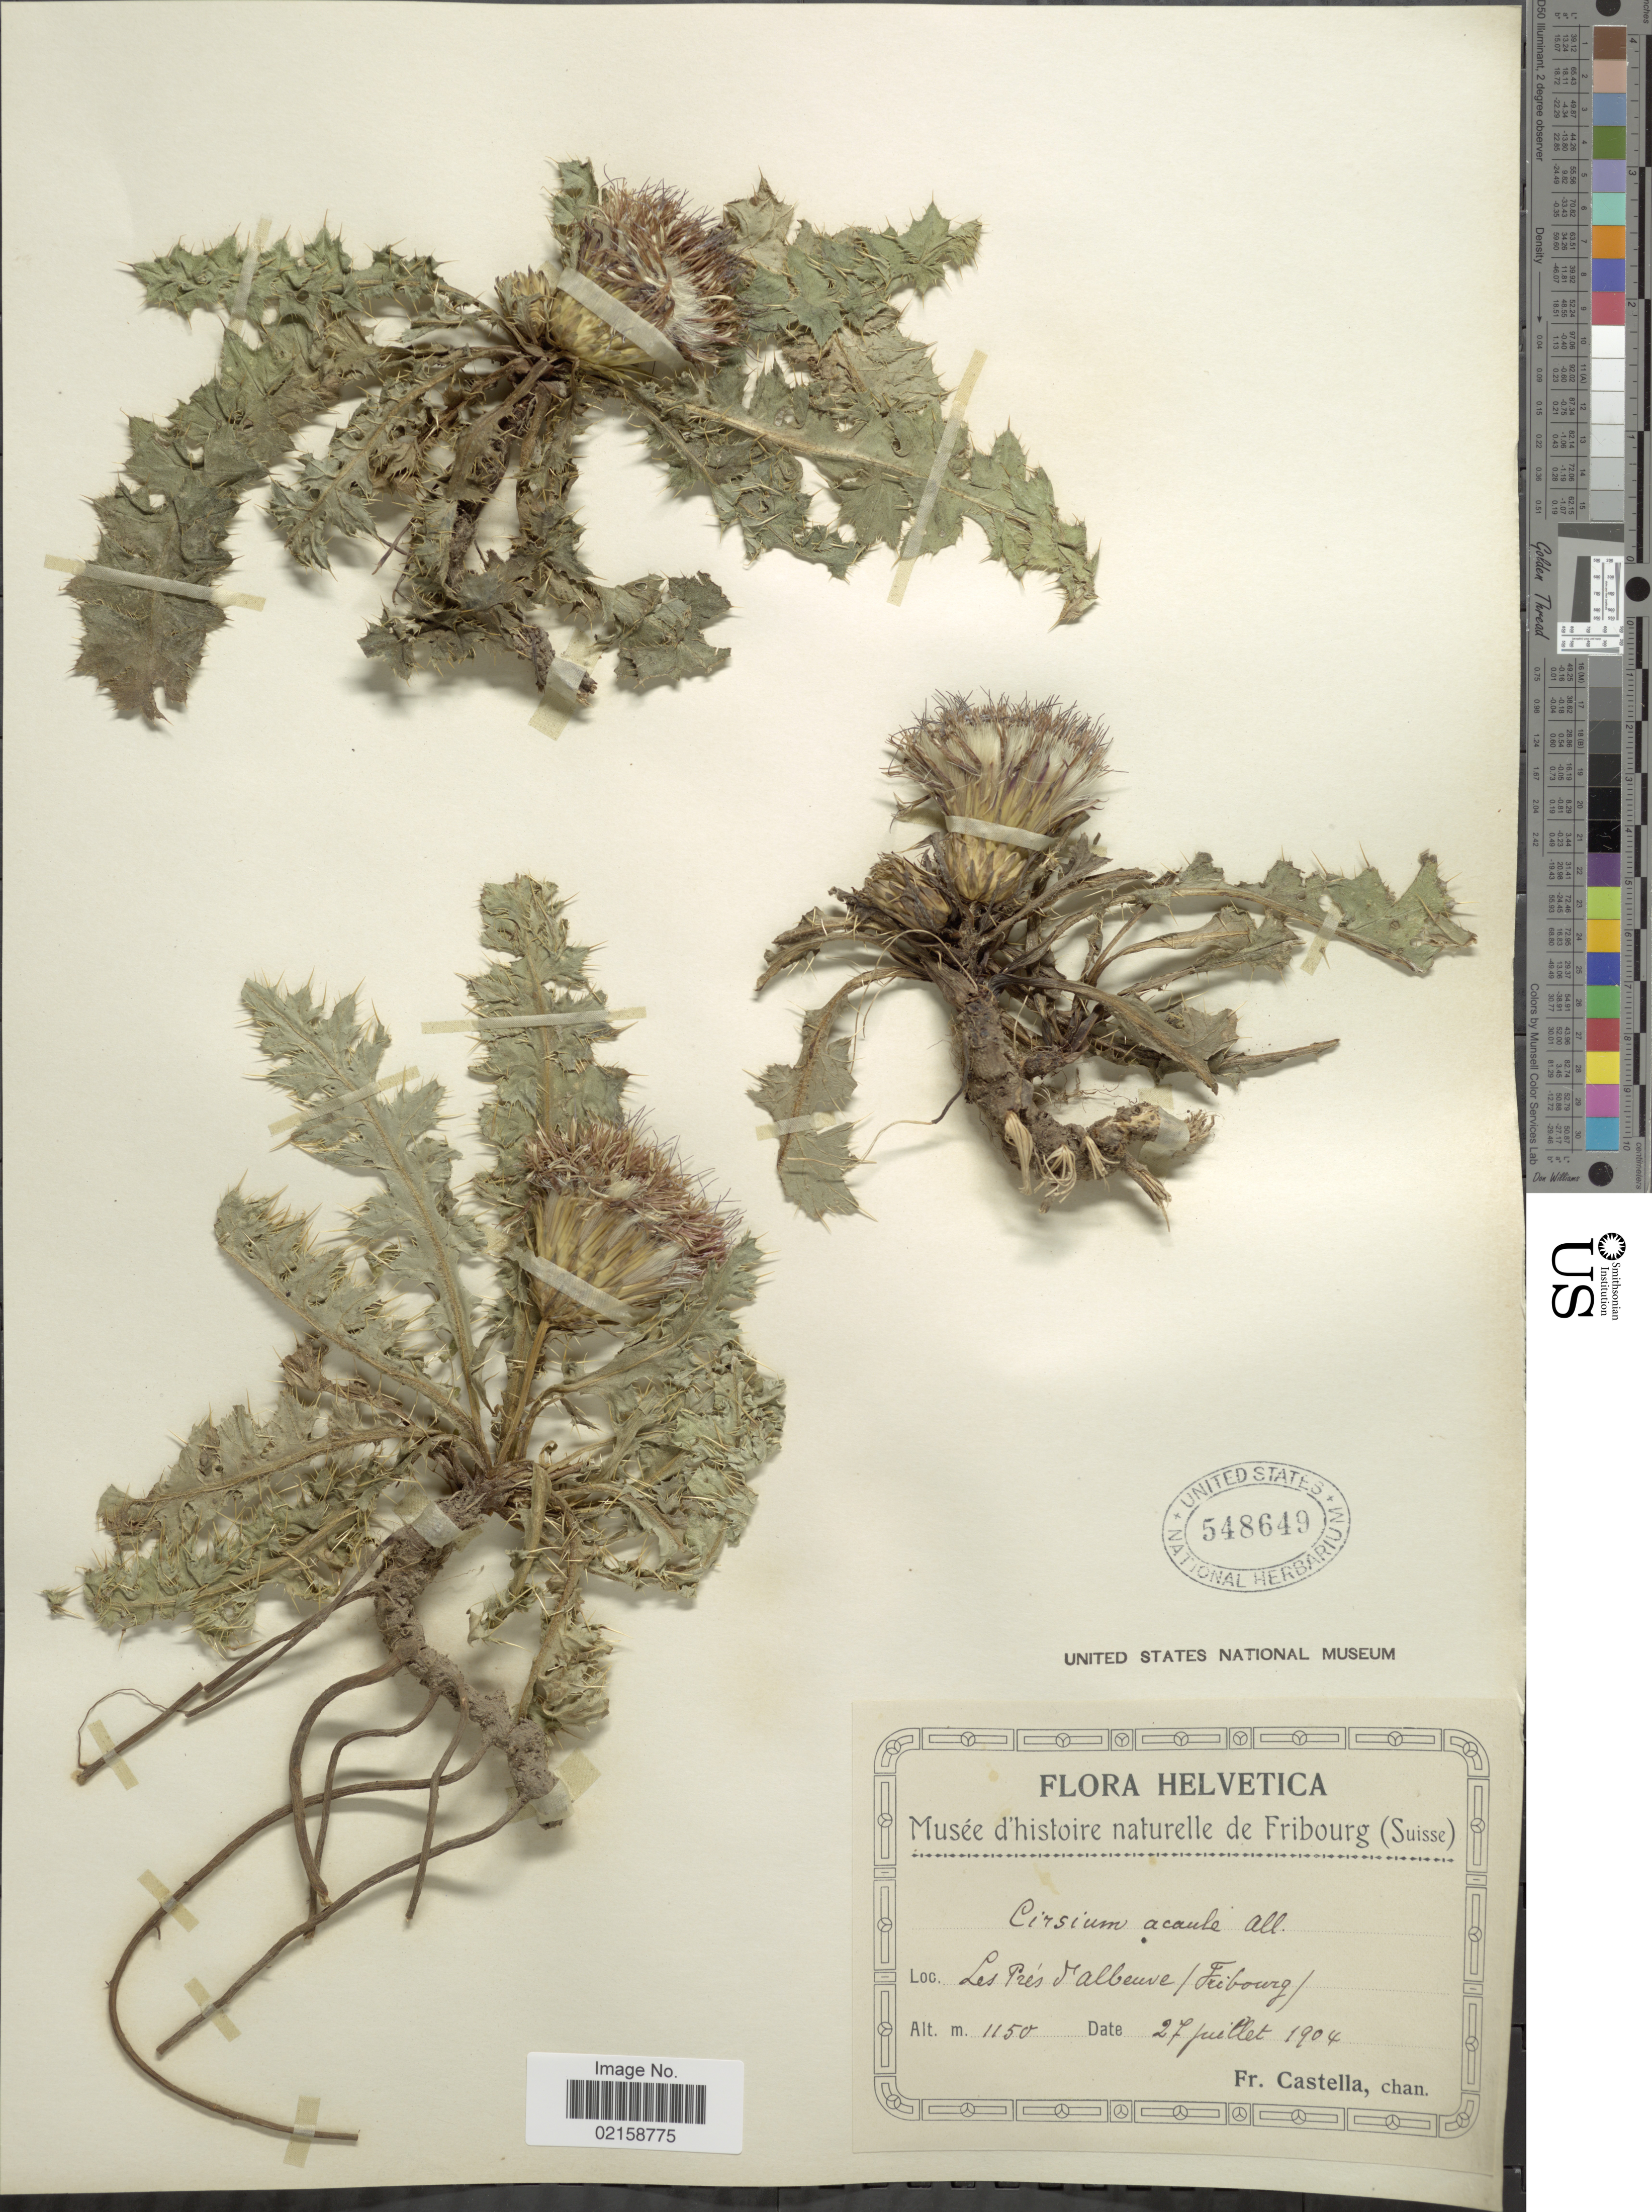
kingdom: Plantae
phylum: Tracheophyta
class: Magnoliopsida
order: Asterales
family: Asteraceae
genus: Cirsium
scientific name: Cirsium acaule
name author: (L.) Scop.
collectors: Fr. Castella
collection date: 1904-07-27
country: Switzerland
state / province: Fribourg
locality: Les Prés d'Albeuve.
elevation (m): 1150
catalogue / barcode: US 548649